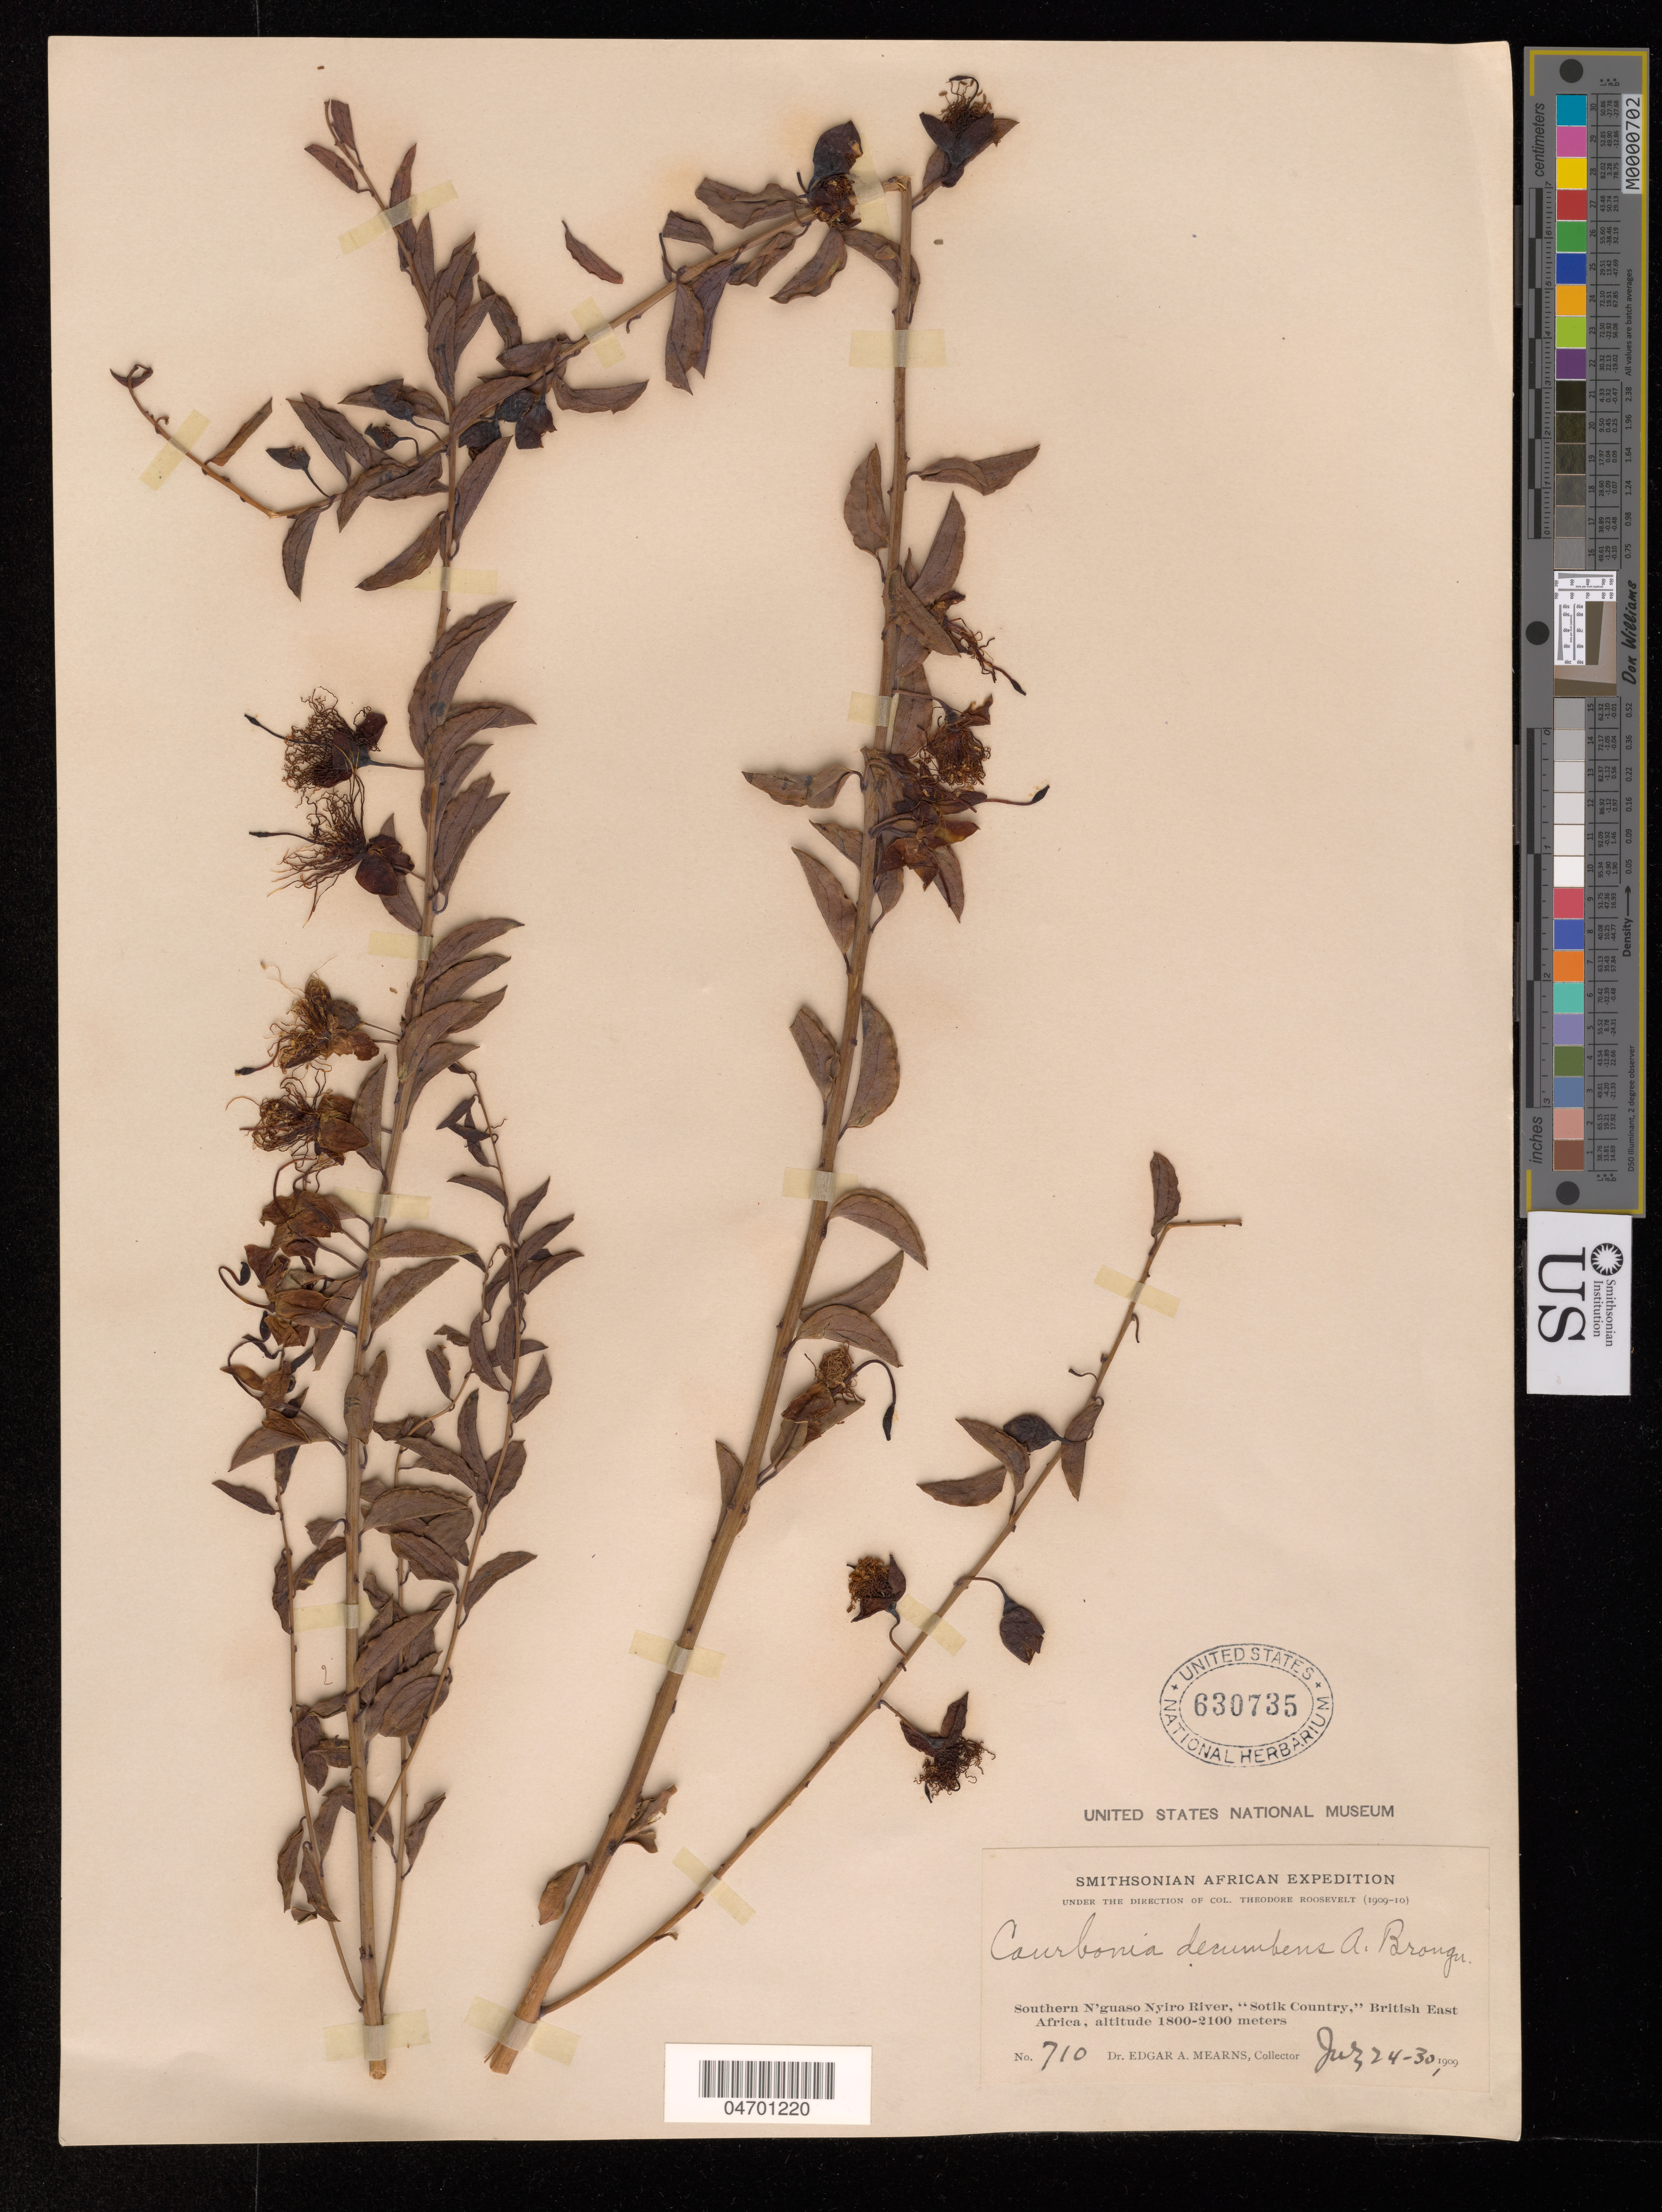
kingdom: Plantae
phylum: Tracheophyta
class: Magnoliopsida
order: Brassicales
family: Capparaceae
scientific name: Courbonoia decumbens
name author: Brongn.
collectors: E. A. Mearns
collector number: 710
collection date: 1909-07-24/1909-07-30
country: Kenya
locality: British East Africa. Smithsonian African Expedition. Southern N'guaso Nyiro River, "Sotik Country," British East Africa.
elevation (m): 1800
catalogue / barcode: US 630735